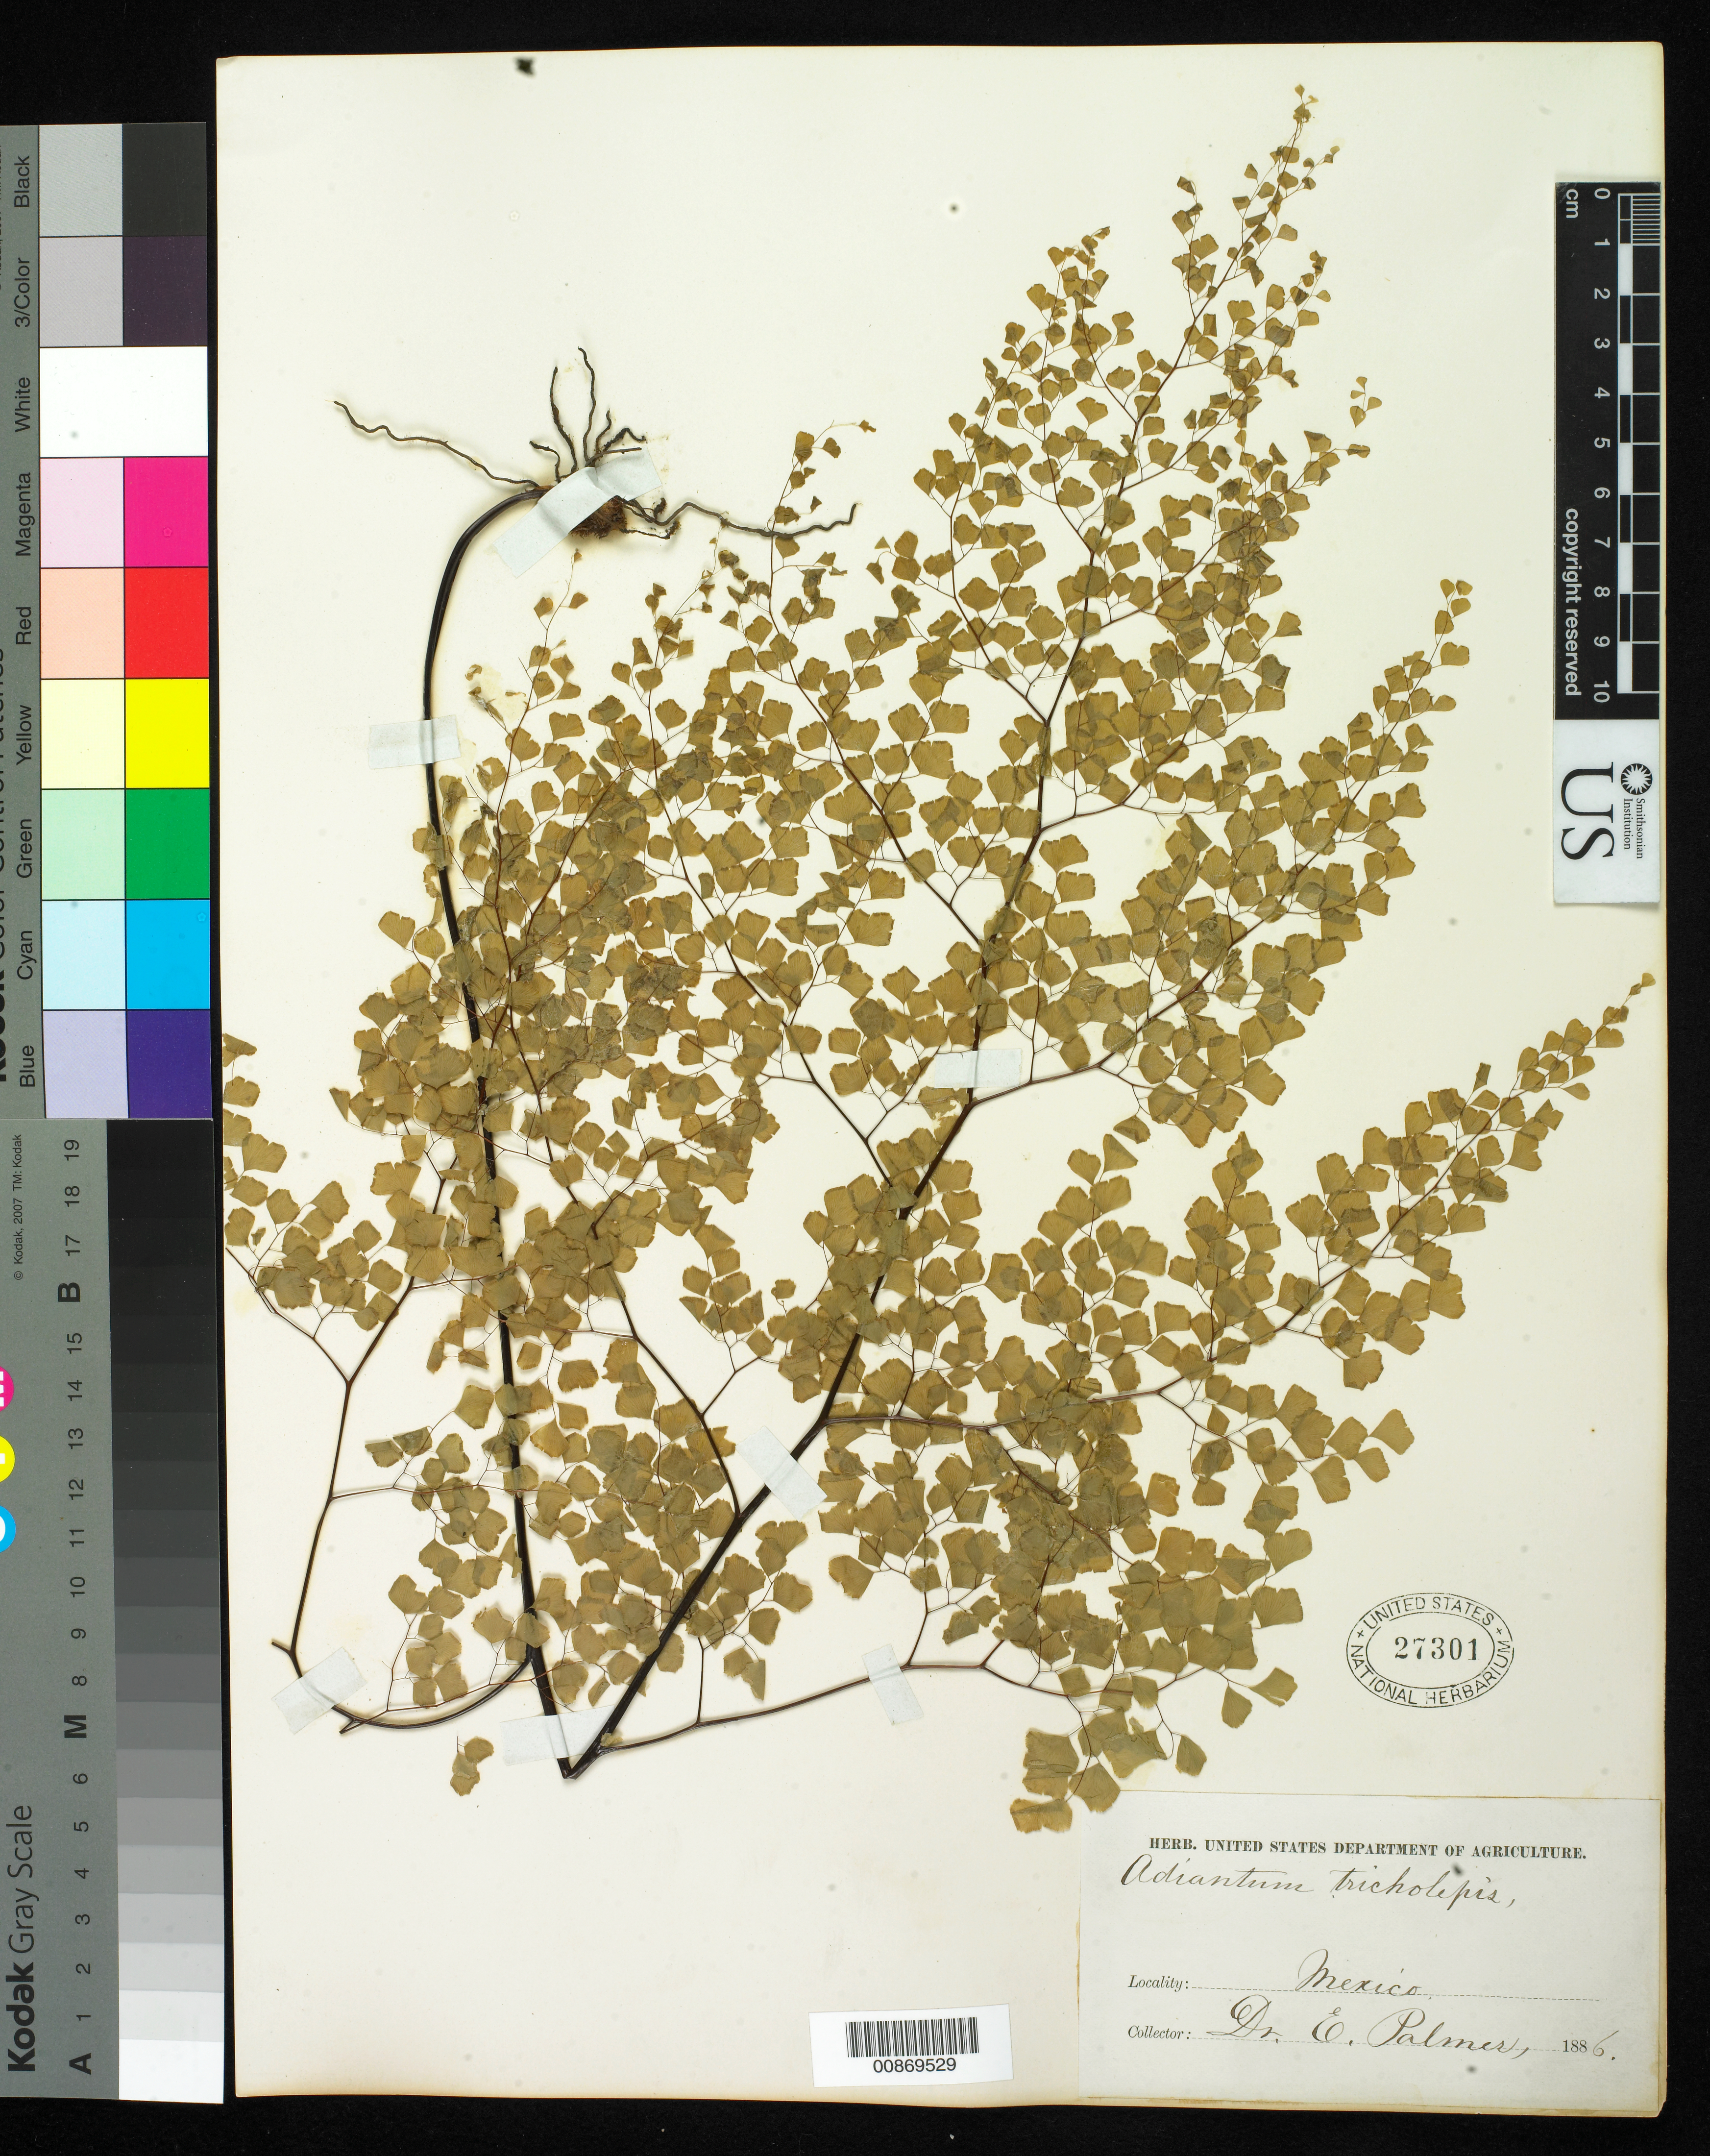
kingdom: Plantae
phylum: Tracheophyta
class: Polypodiopsida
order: Polypodiales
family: Pteridaceae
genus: Adiantum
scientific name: Adiantum tricholepis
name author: Fée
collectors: E. Palmer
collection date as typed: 1886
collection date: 1886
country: Mexico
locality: Mexico.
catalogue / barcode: US 27301